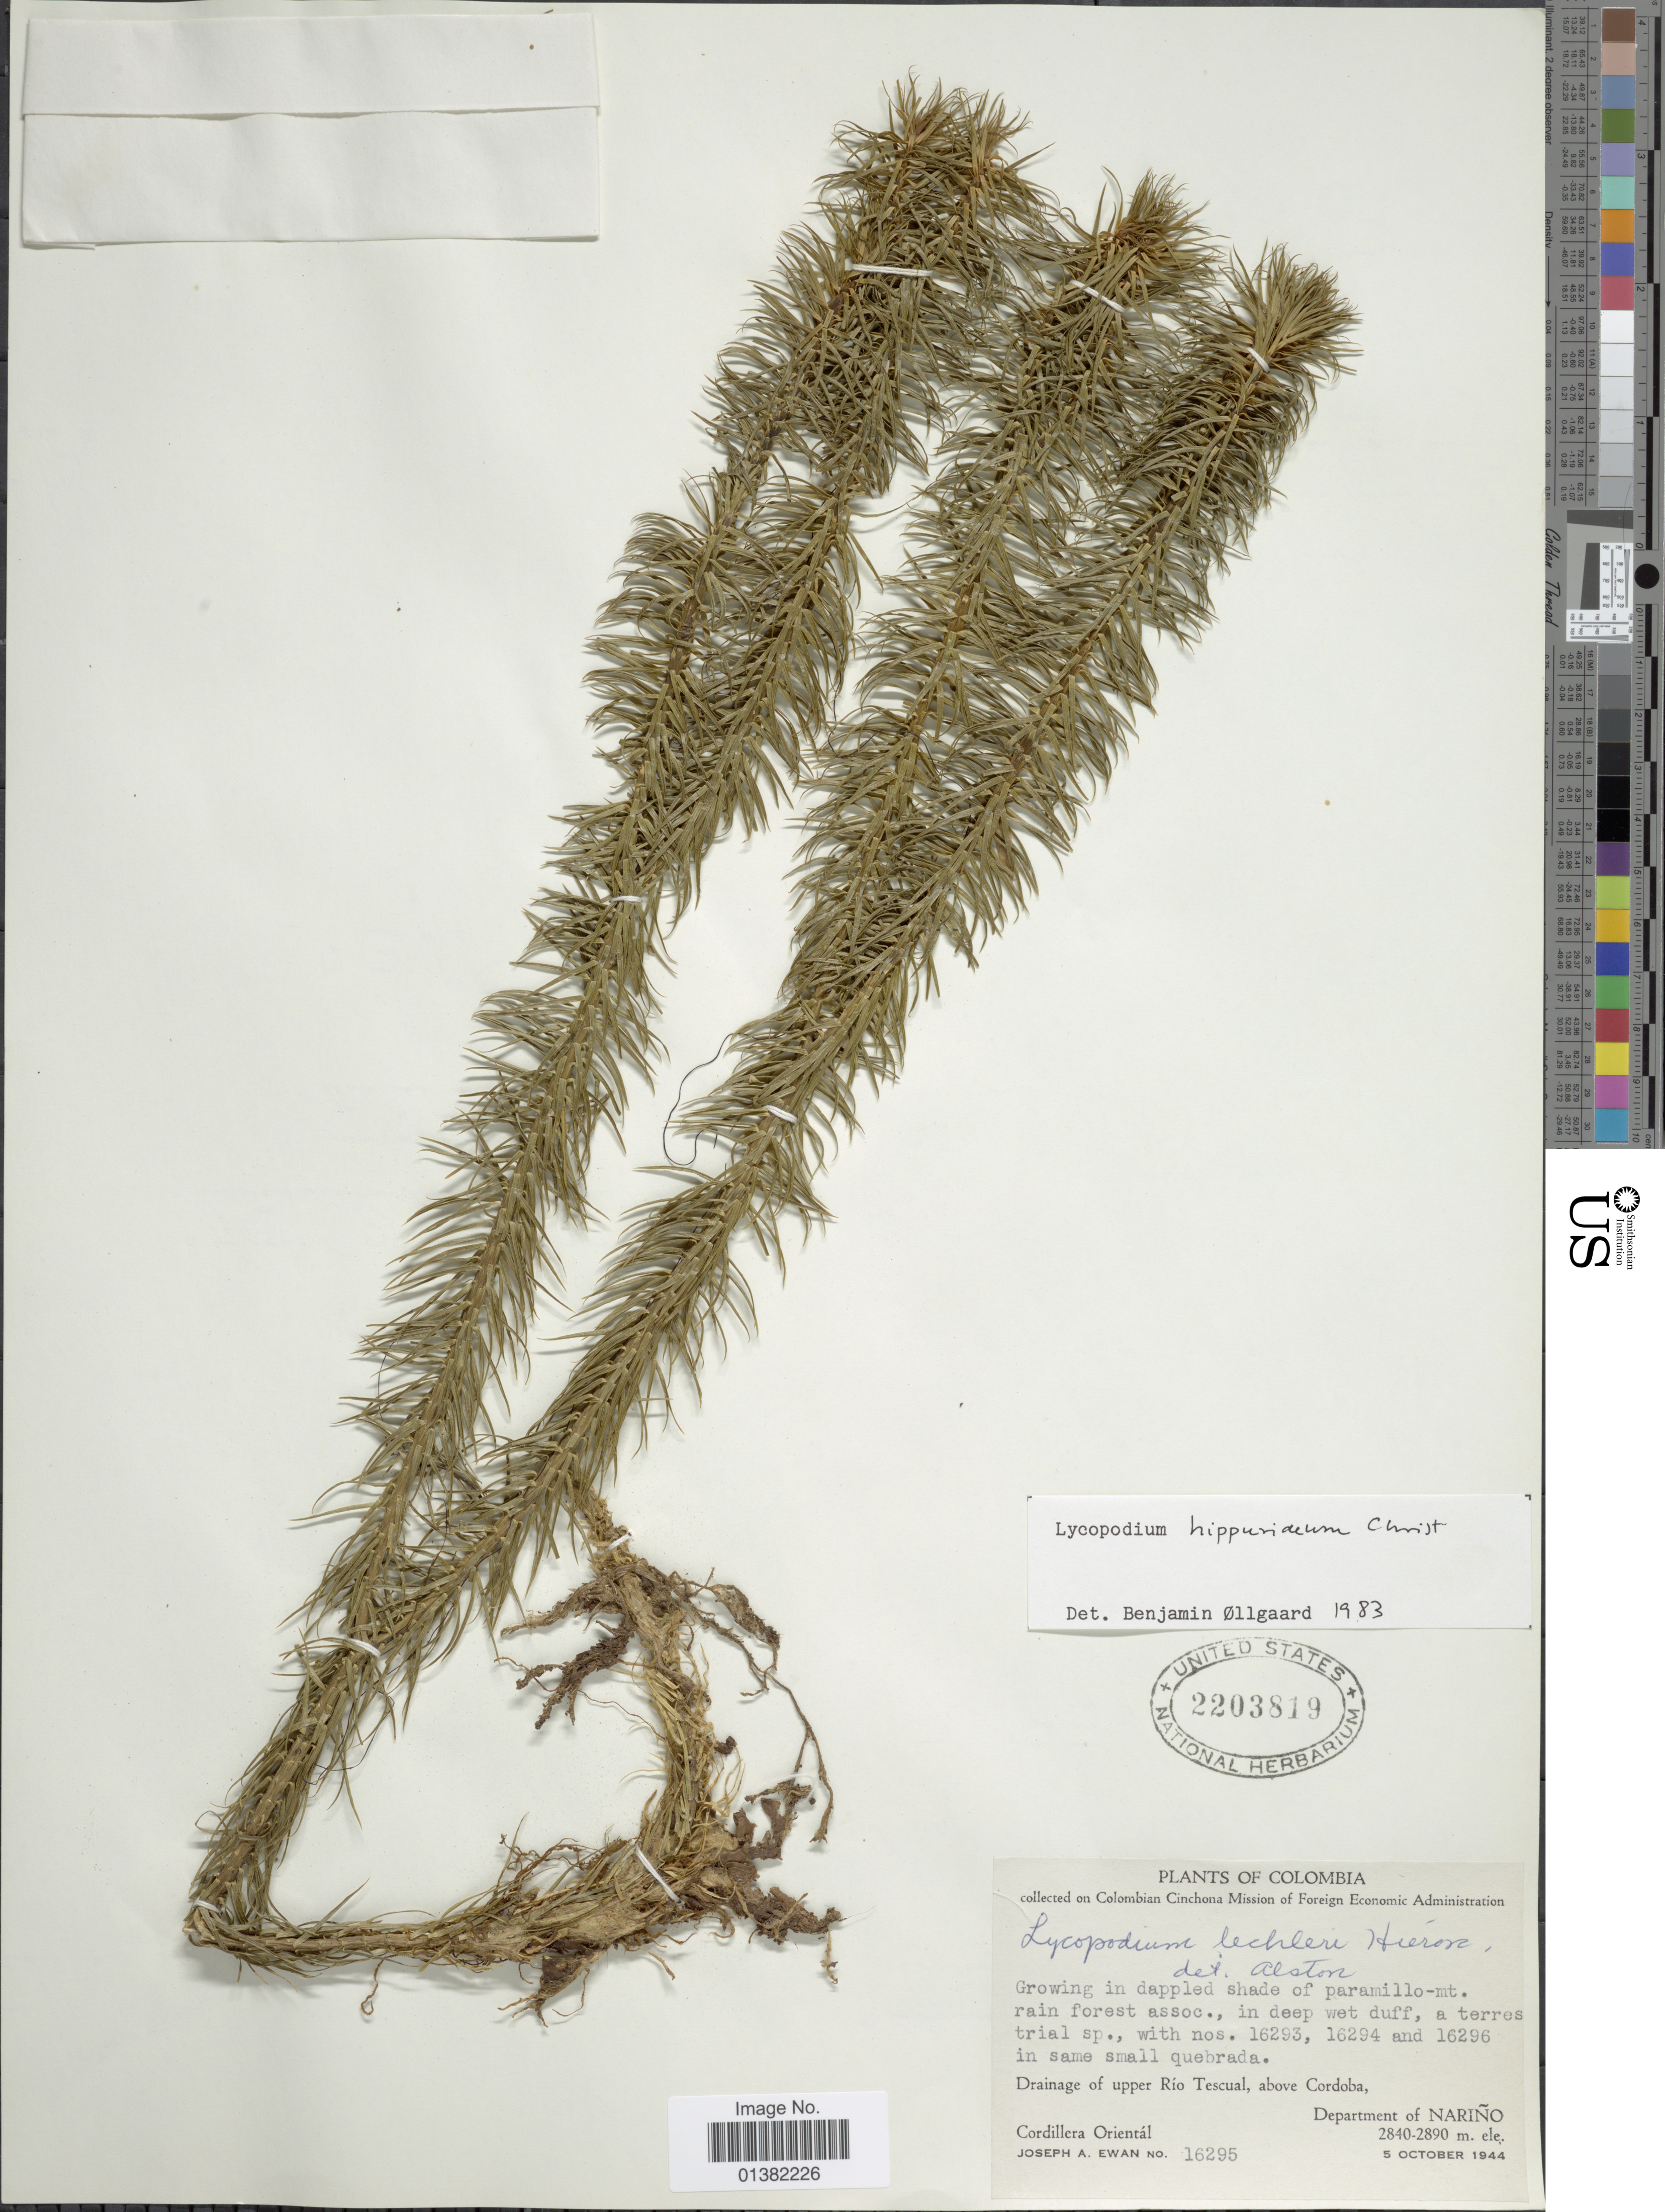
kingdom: Plantae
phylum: Tracheophyta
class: Lycopodiopsida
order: Lycopodiales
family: Lycopodiaceae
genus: Phlegmariurus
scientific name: Phlegmariurus hippurideus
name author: (Christ) B. Øllg.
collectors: J. A. Ewan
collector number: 16295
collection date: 1944-10-05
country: Colombia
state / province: Nariño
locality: Drainage of upper Río Tescual, above Cordoba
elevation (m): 2840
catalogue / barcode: US 2203819